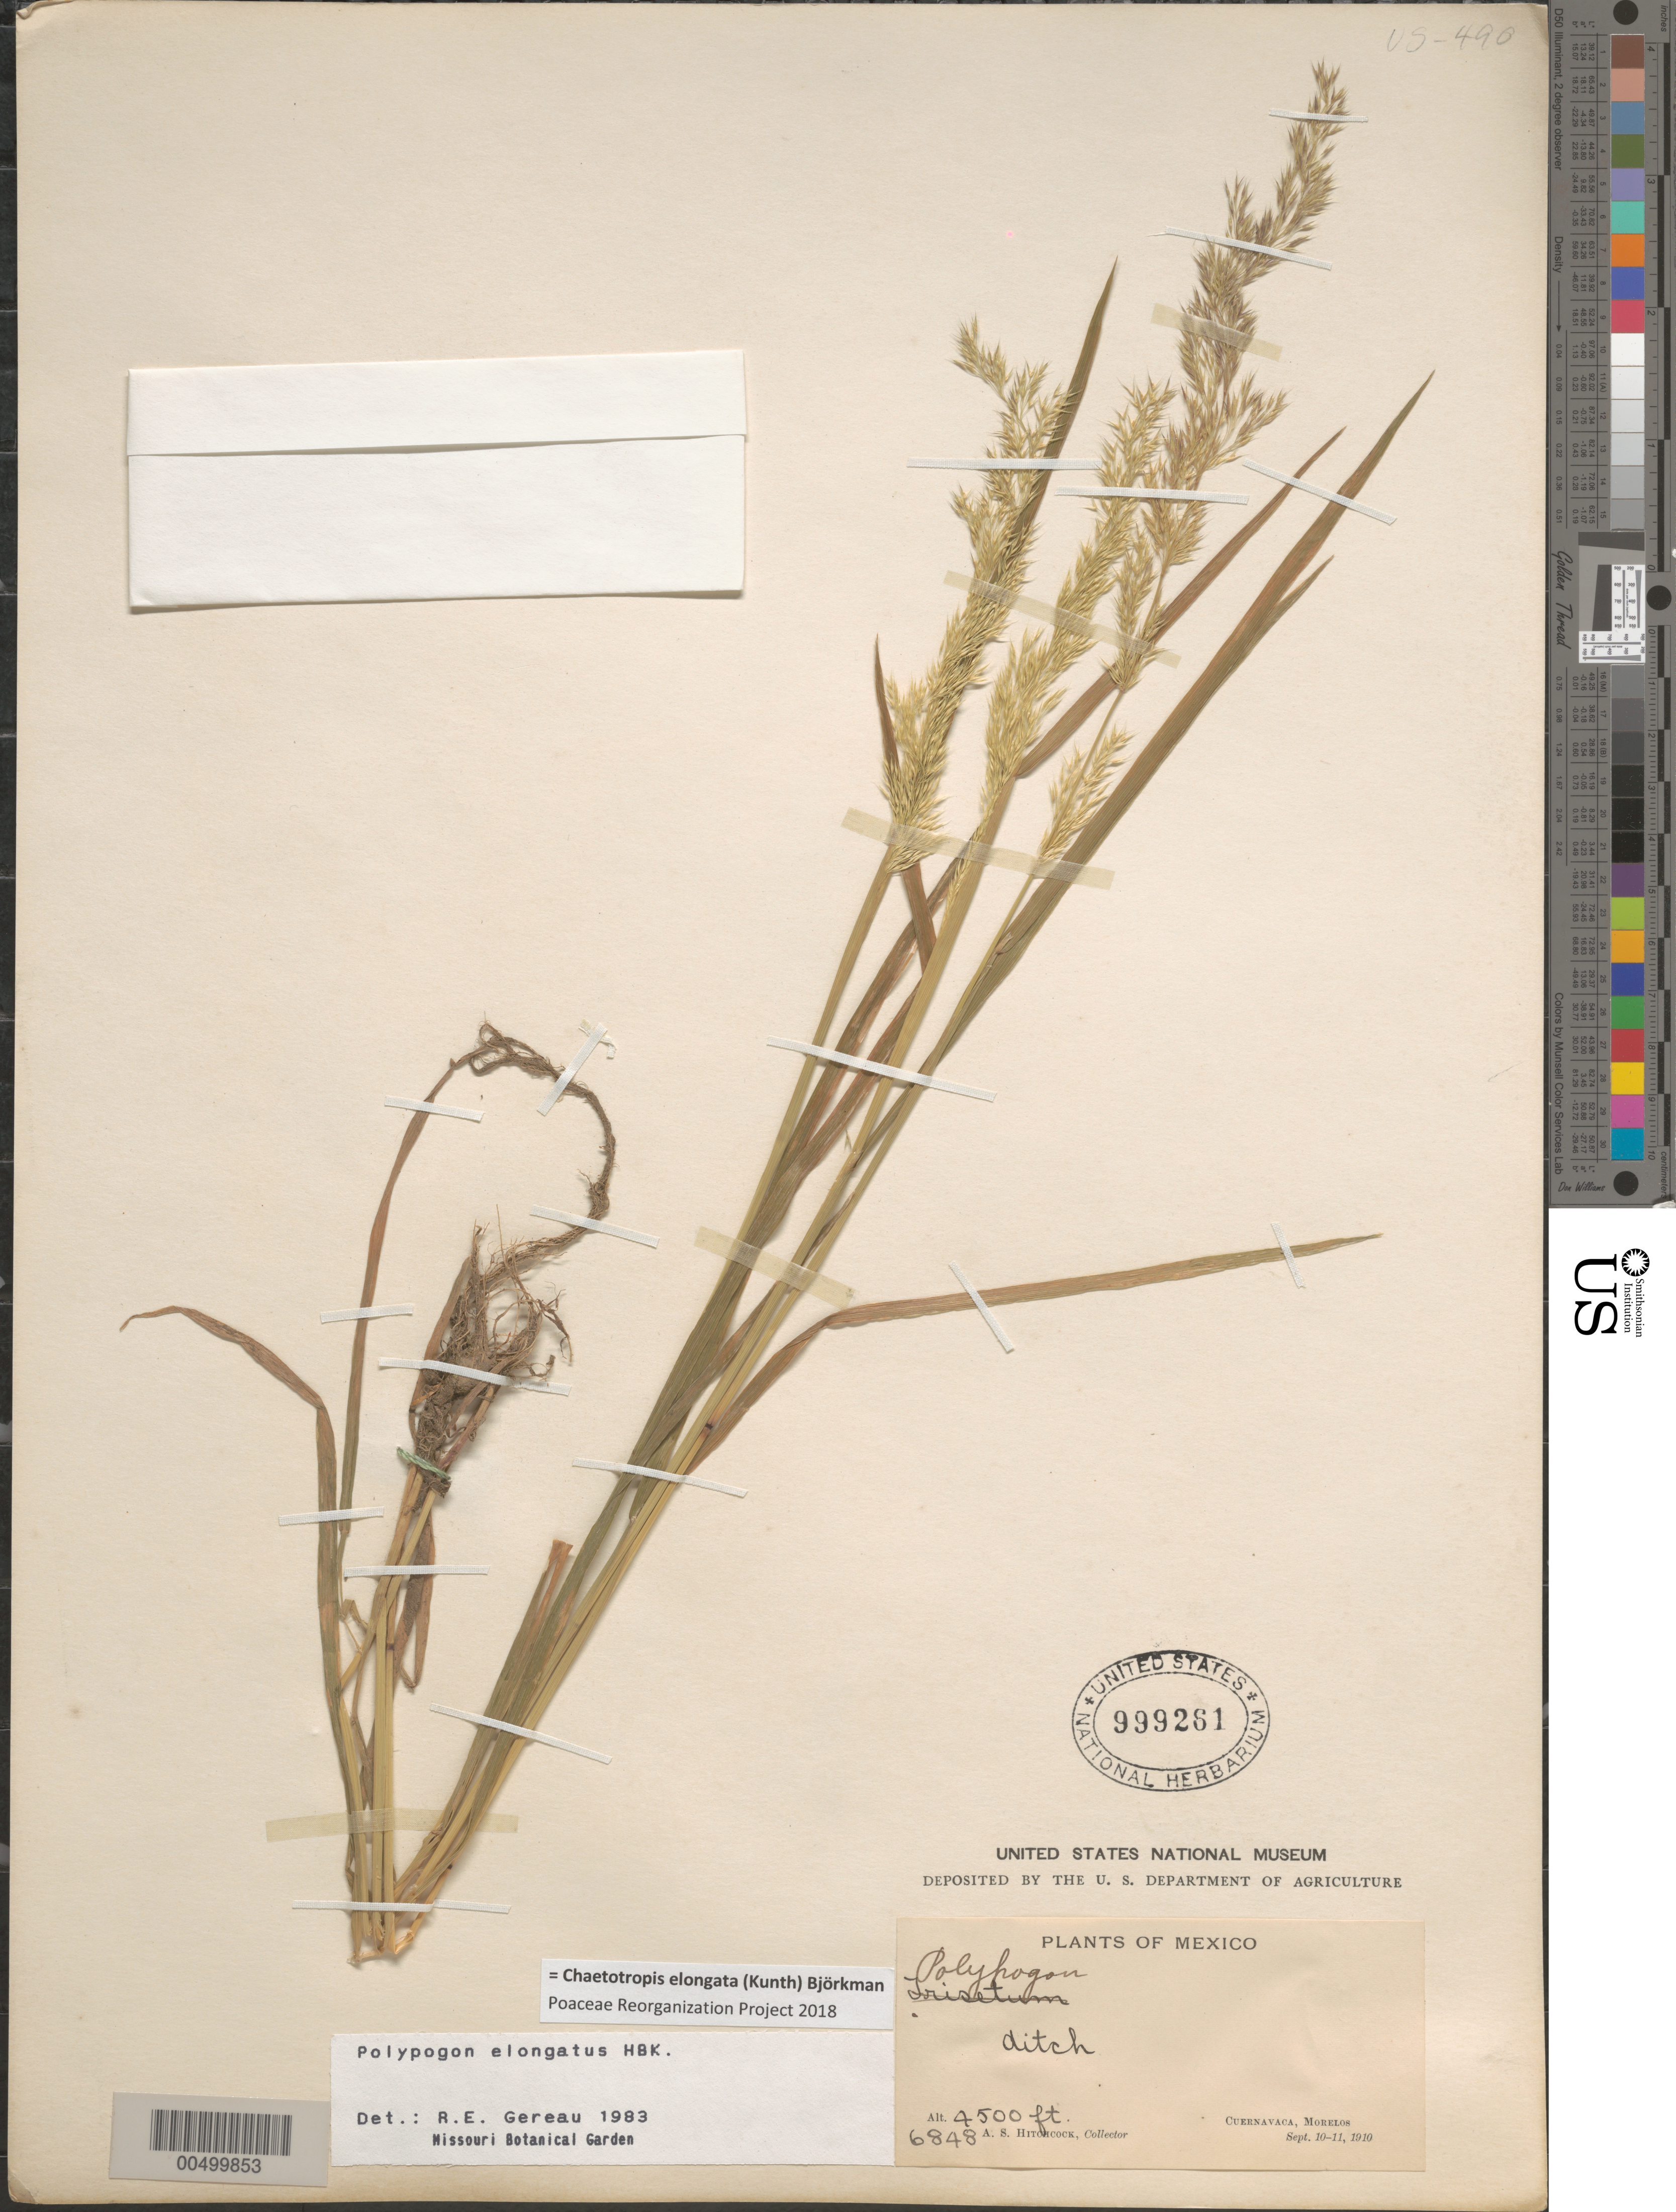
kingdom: Plantae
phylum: Tracheophyta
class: Liliopsida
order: Poales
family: Poaceae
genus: Chaetotropis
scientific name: Chaetotropis elongata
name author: (Kunth) Björkman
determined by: Poaceae Reorganization Project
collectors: A. S. Hitchcock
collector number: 6848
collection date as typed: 10 Sep 1910 to 11 Sep 1910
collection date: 1910-09-11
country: Mexico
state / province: Morelos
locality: Cuernavaca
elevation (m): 1372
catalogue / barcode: US 999261